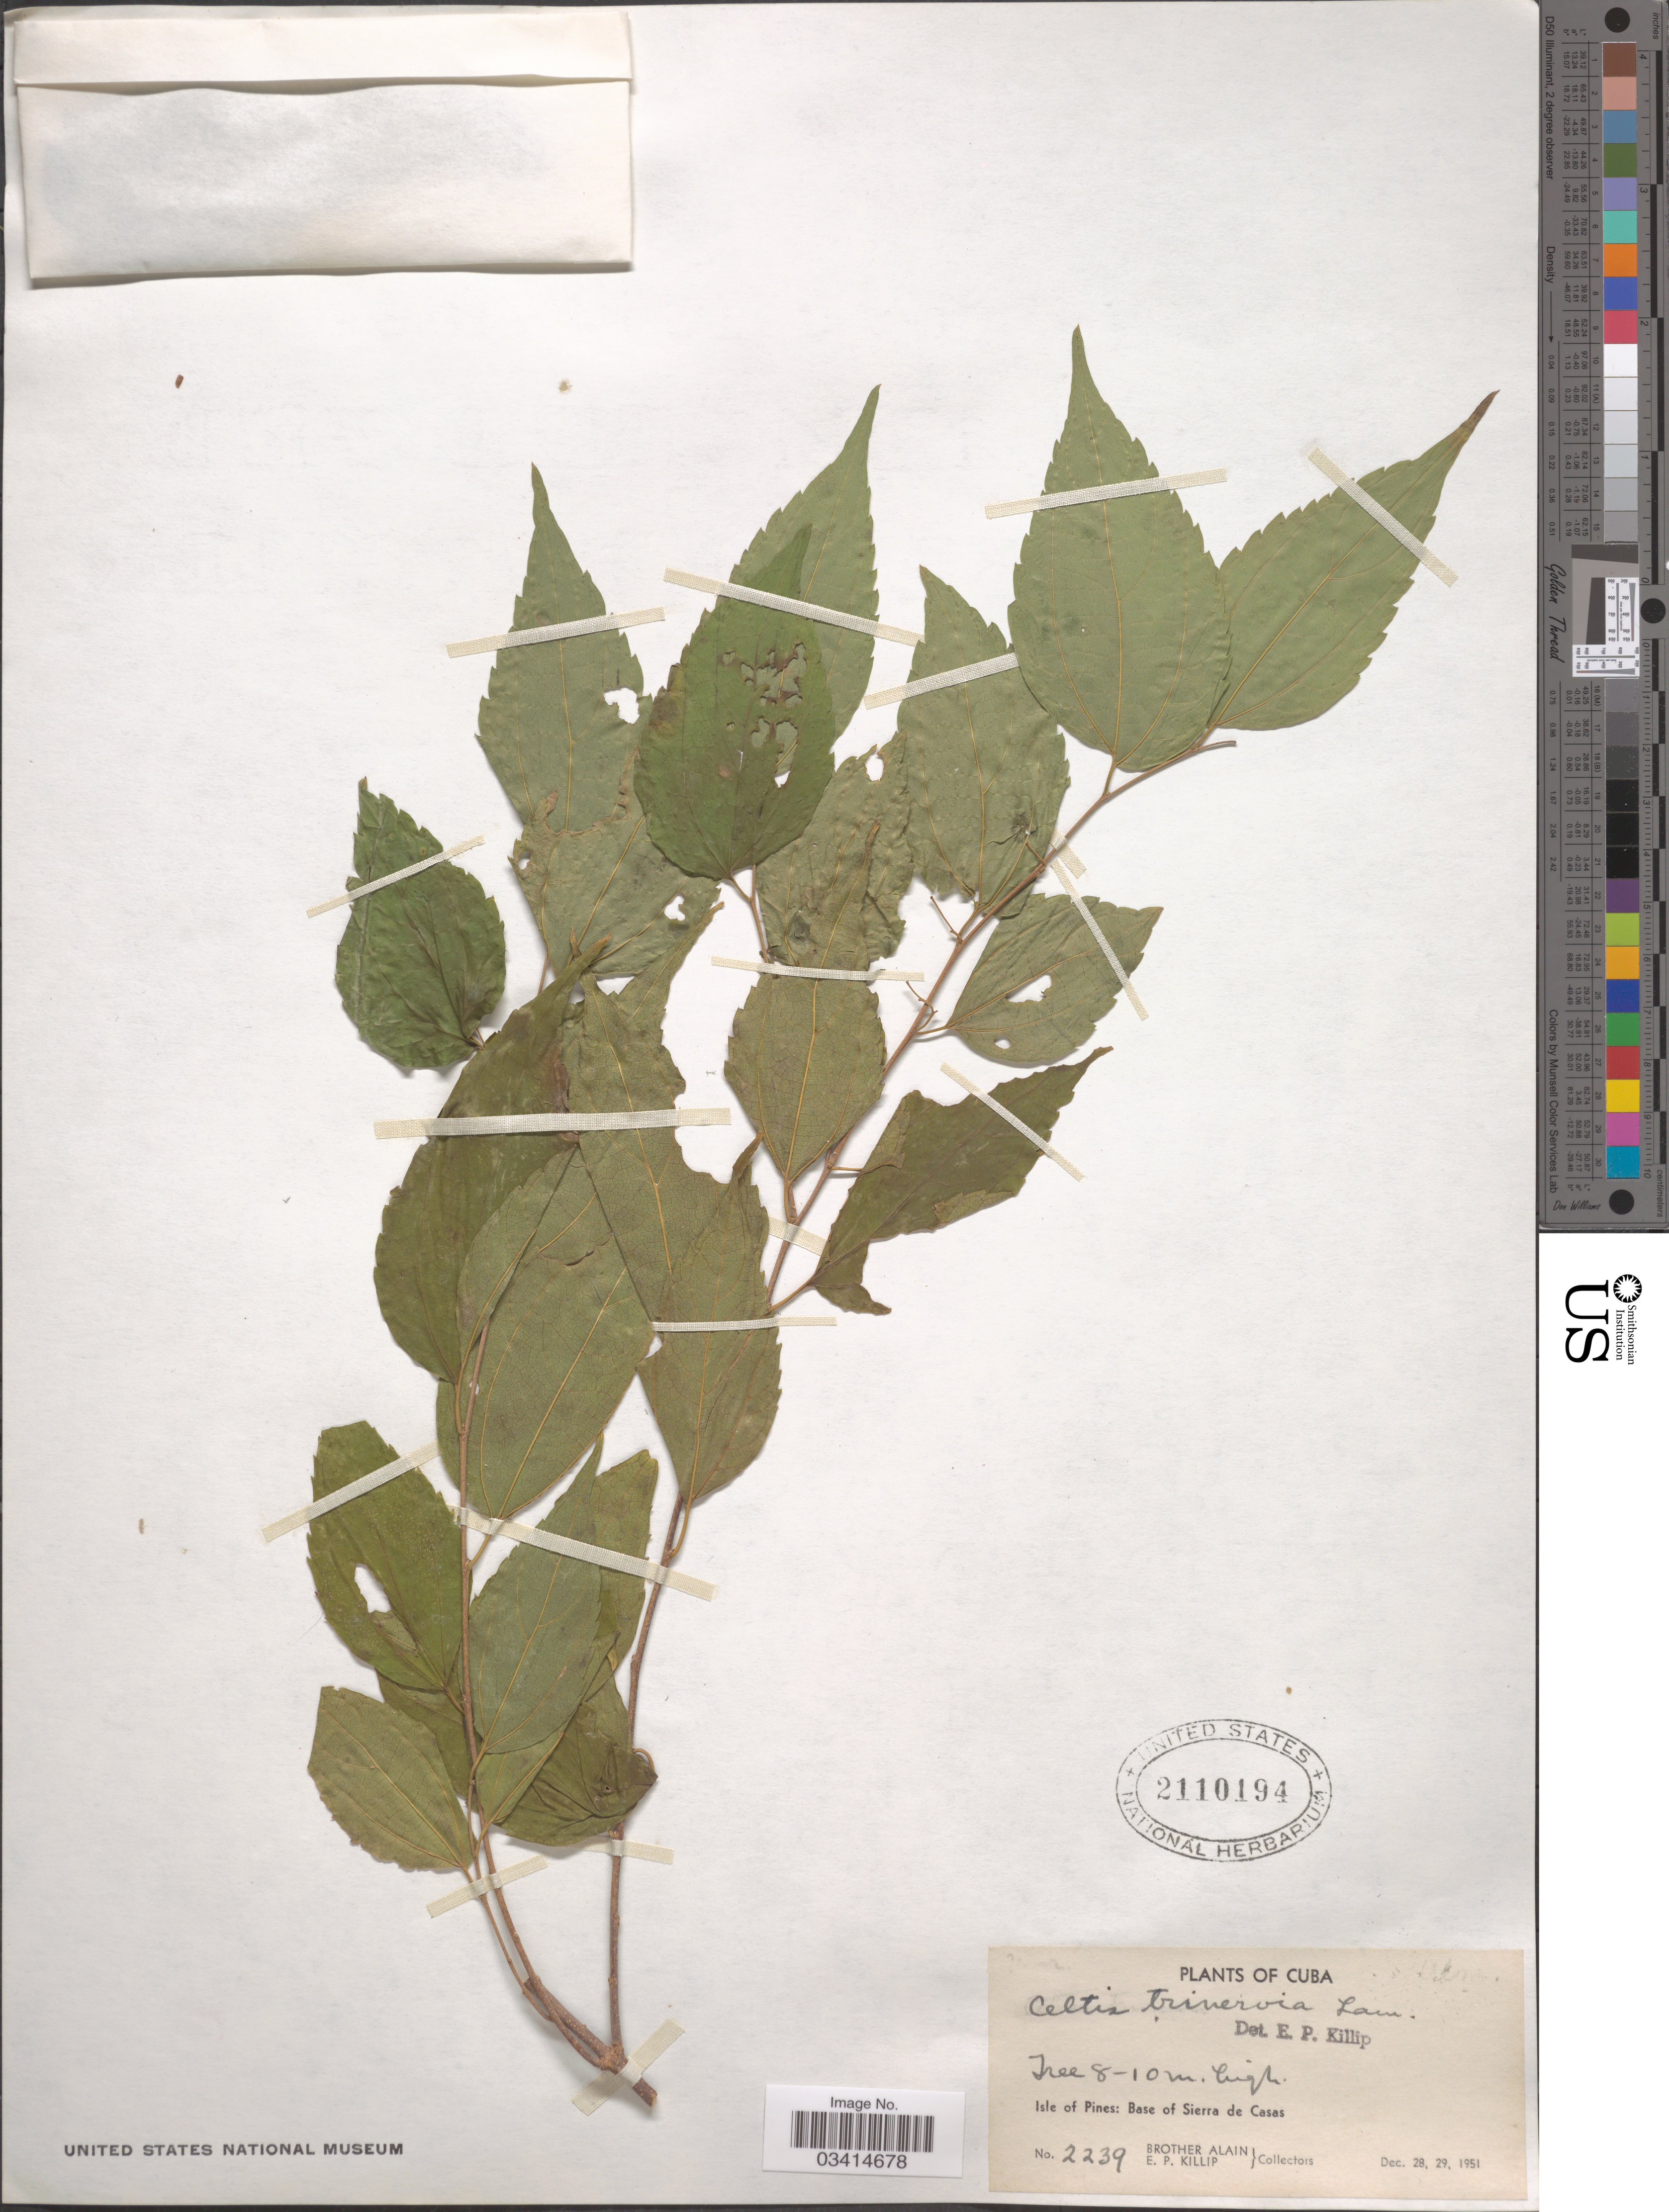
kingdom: Plantae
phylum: Tracheophyta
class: Magnoliopsida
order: Rosales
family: Cannabaceae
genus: Celtis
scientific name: Celtis trinervia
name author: Lam.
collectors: Bro. Alain - DO NOT USE & E. P. Killip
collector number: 2239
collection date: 1951-12-28/1951-12-29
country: Cuba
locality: Isle of Pines: Base of Sierra de Casas.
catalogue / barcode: US 2110194